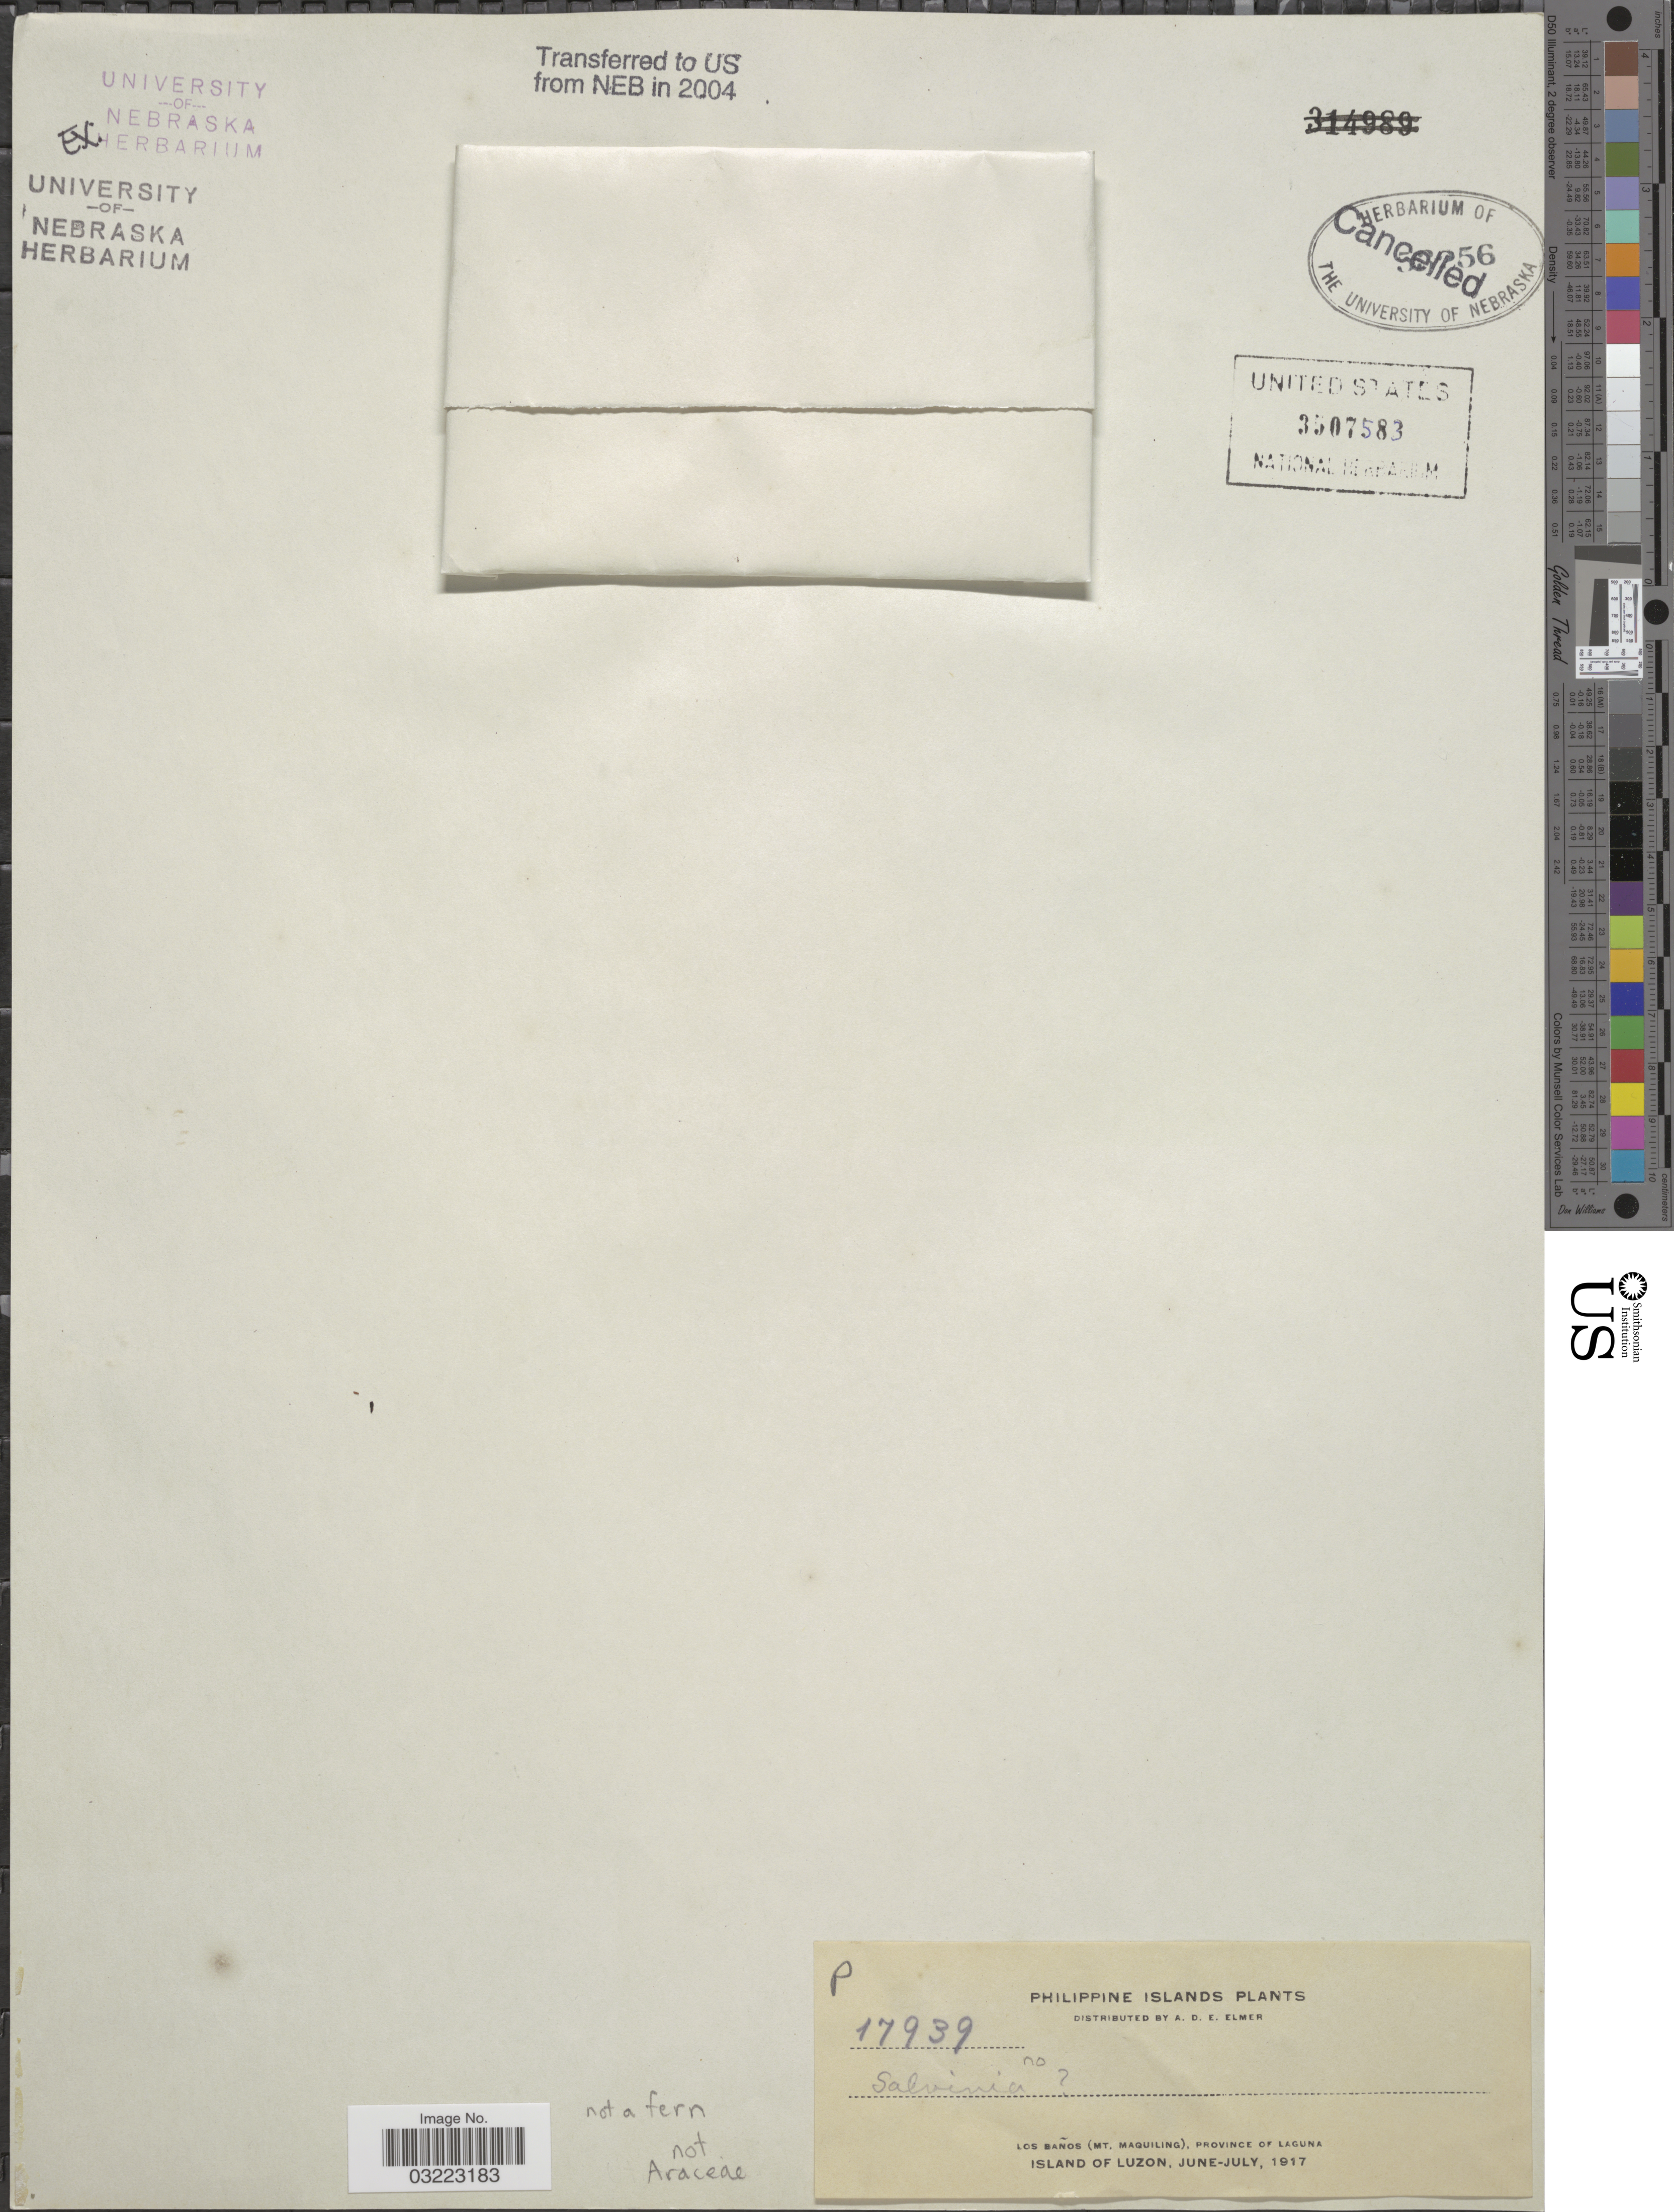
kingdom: Plantae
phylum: Tracheophyta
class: Liliopsida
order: Asparagales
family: Orchidaceae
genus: Corybas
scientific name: Corybas merrillii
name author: (Ames) Ames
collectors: A. D. E. Elmer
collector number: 17939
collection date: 1917-06/1917-07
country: Philippines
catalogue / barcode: US 3507583